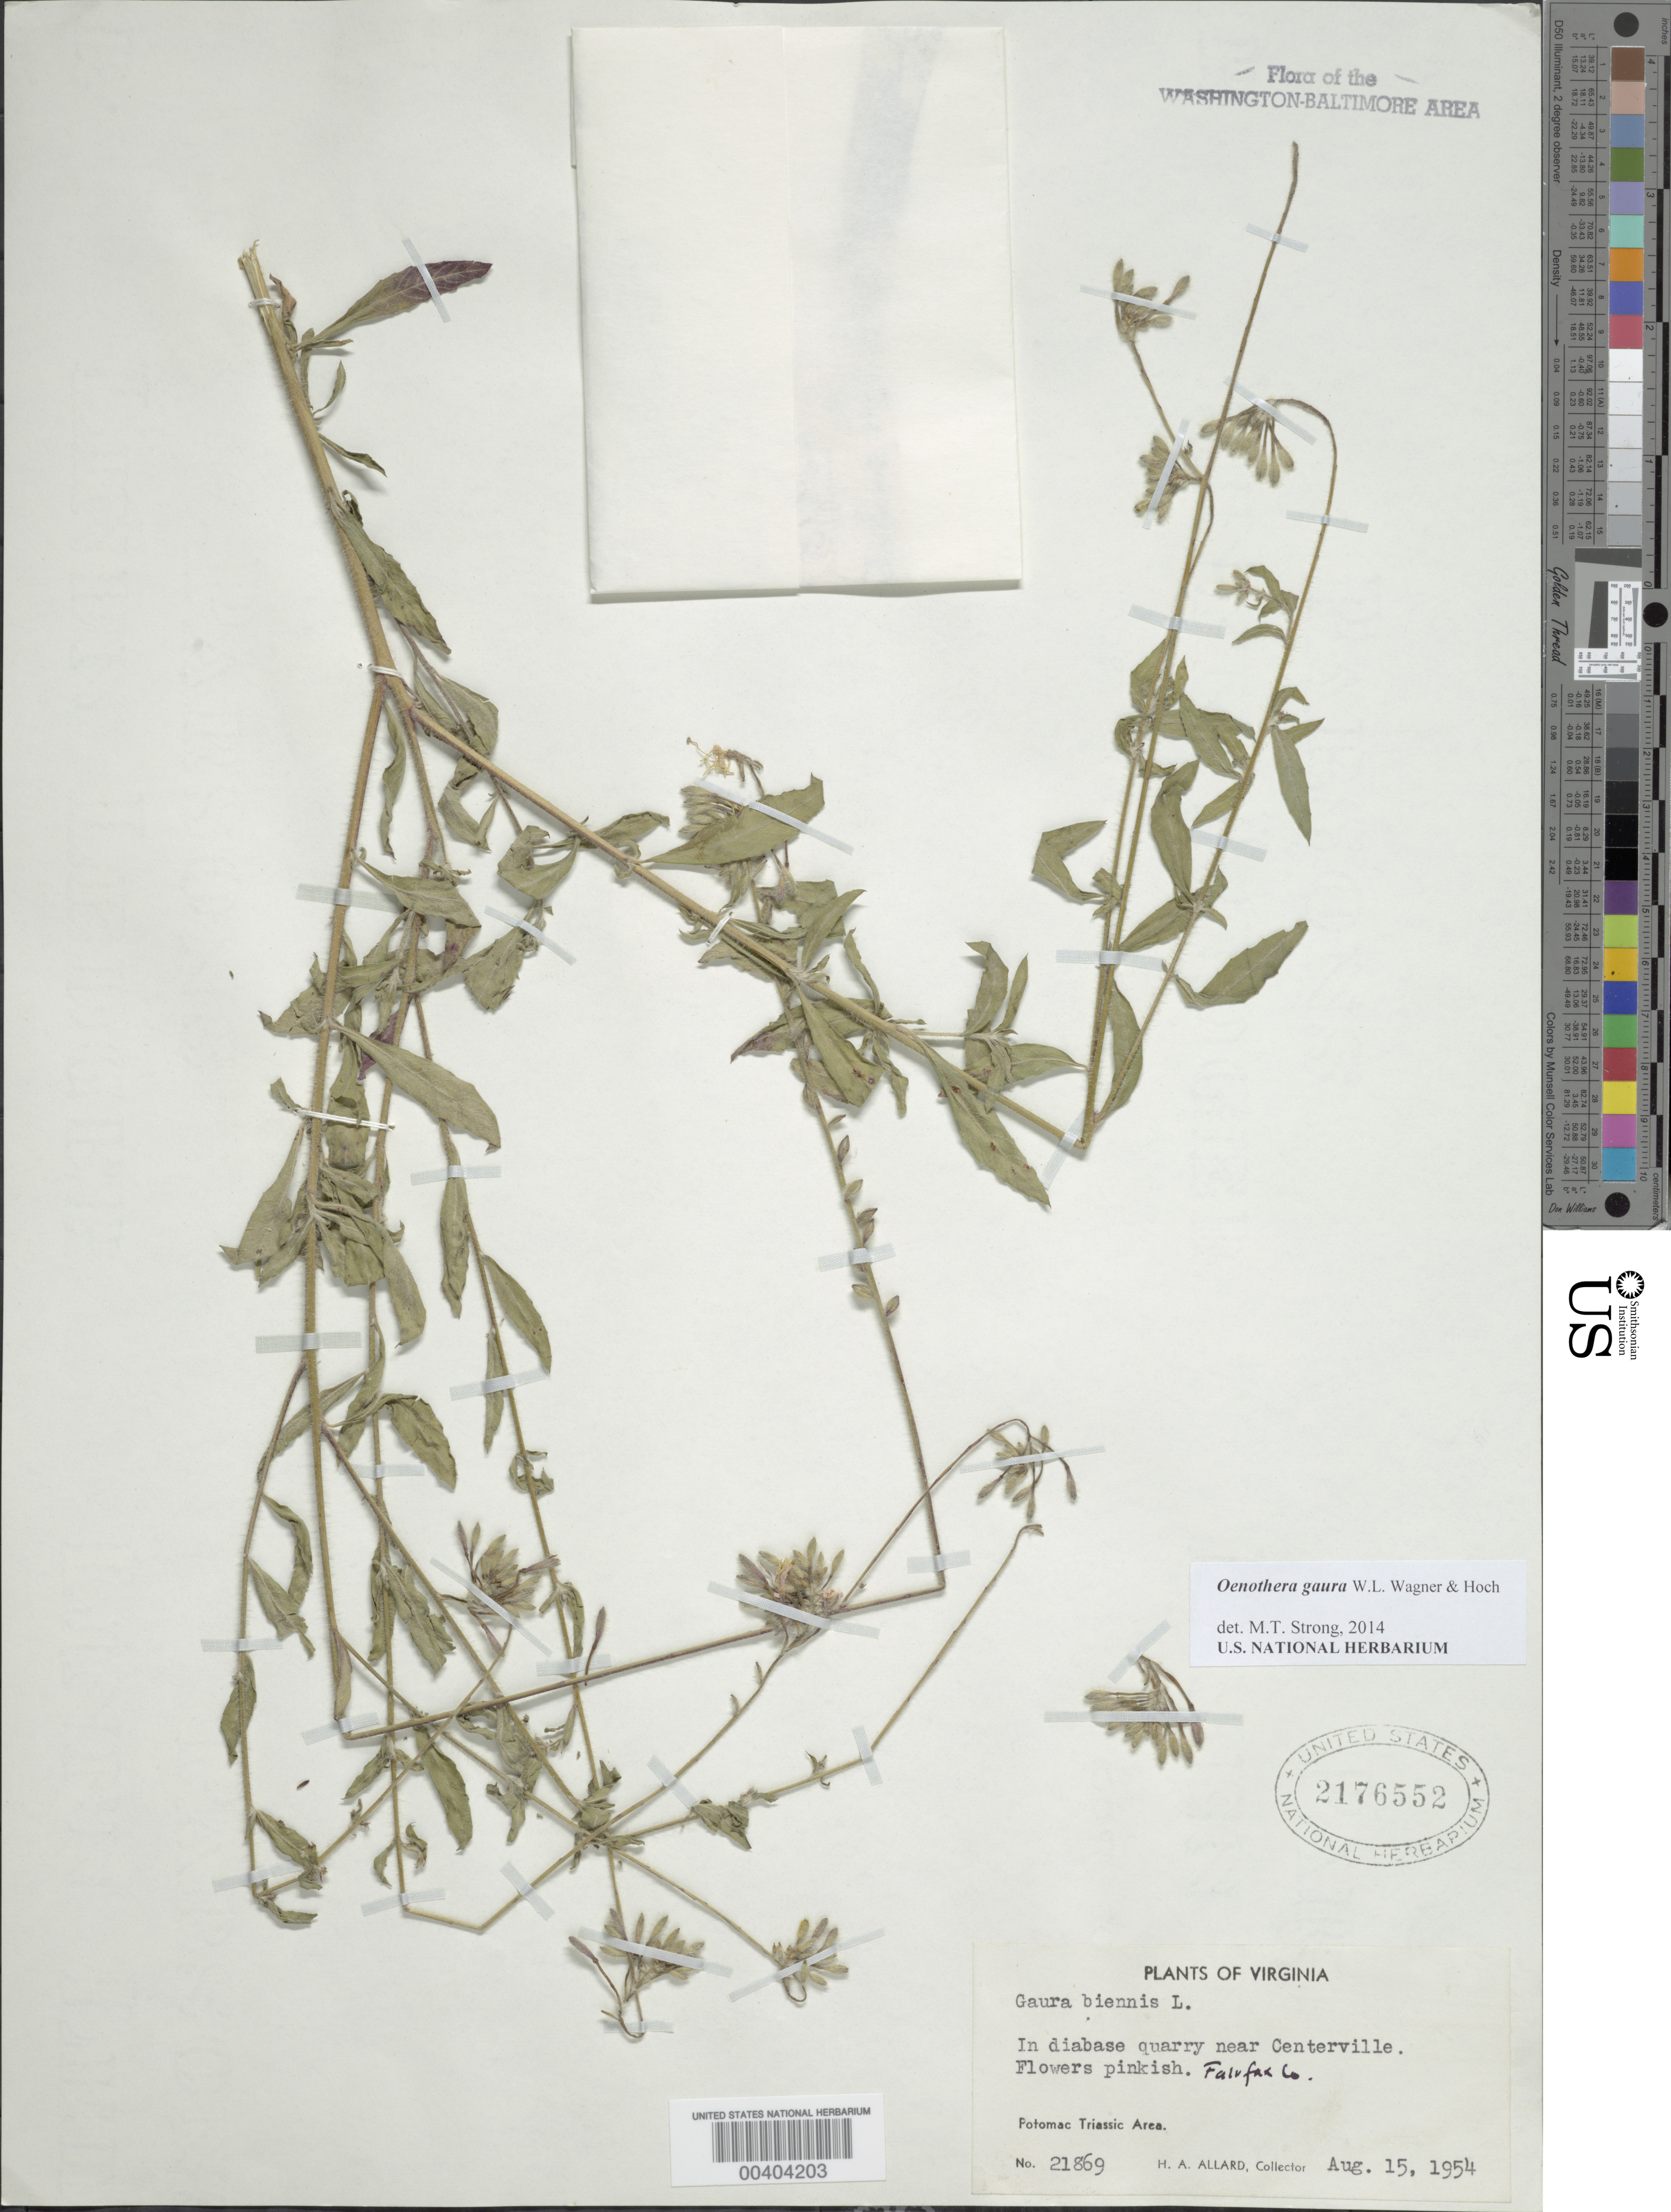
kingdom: Plantae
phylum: Tracheophyta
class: Magnoliopsida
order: Myrtales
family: Onagraceae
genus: Oenothera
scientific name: Oenothera gaura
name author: W.L. Wagner & Hoch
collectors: H. A. Allard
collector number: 21869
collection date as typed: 15 Aug 1954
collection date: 1954-08-15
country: United States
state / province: Virginia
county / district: Fairfax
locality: Near Centerville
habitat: In diabase quarry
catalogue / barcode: US 2176552